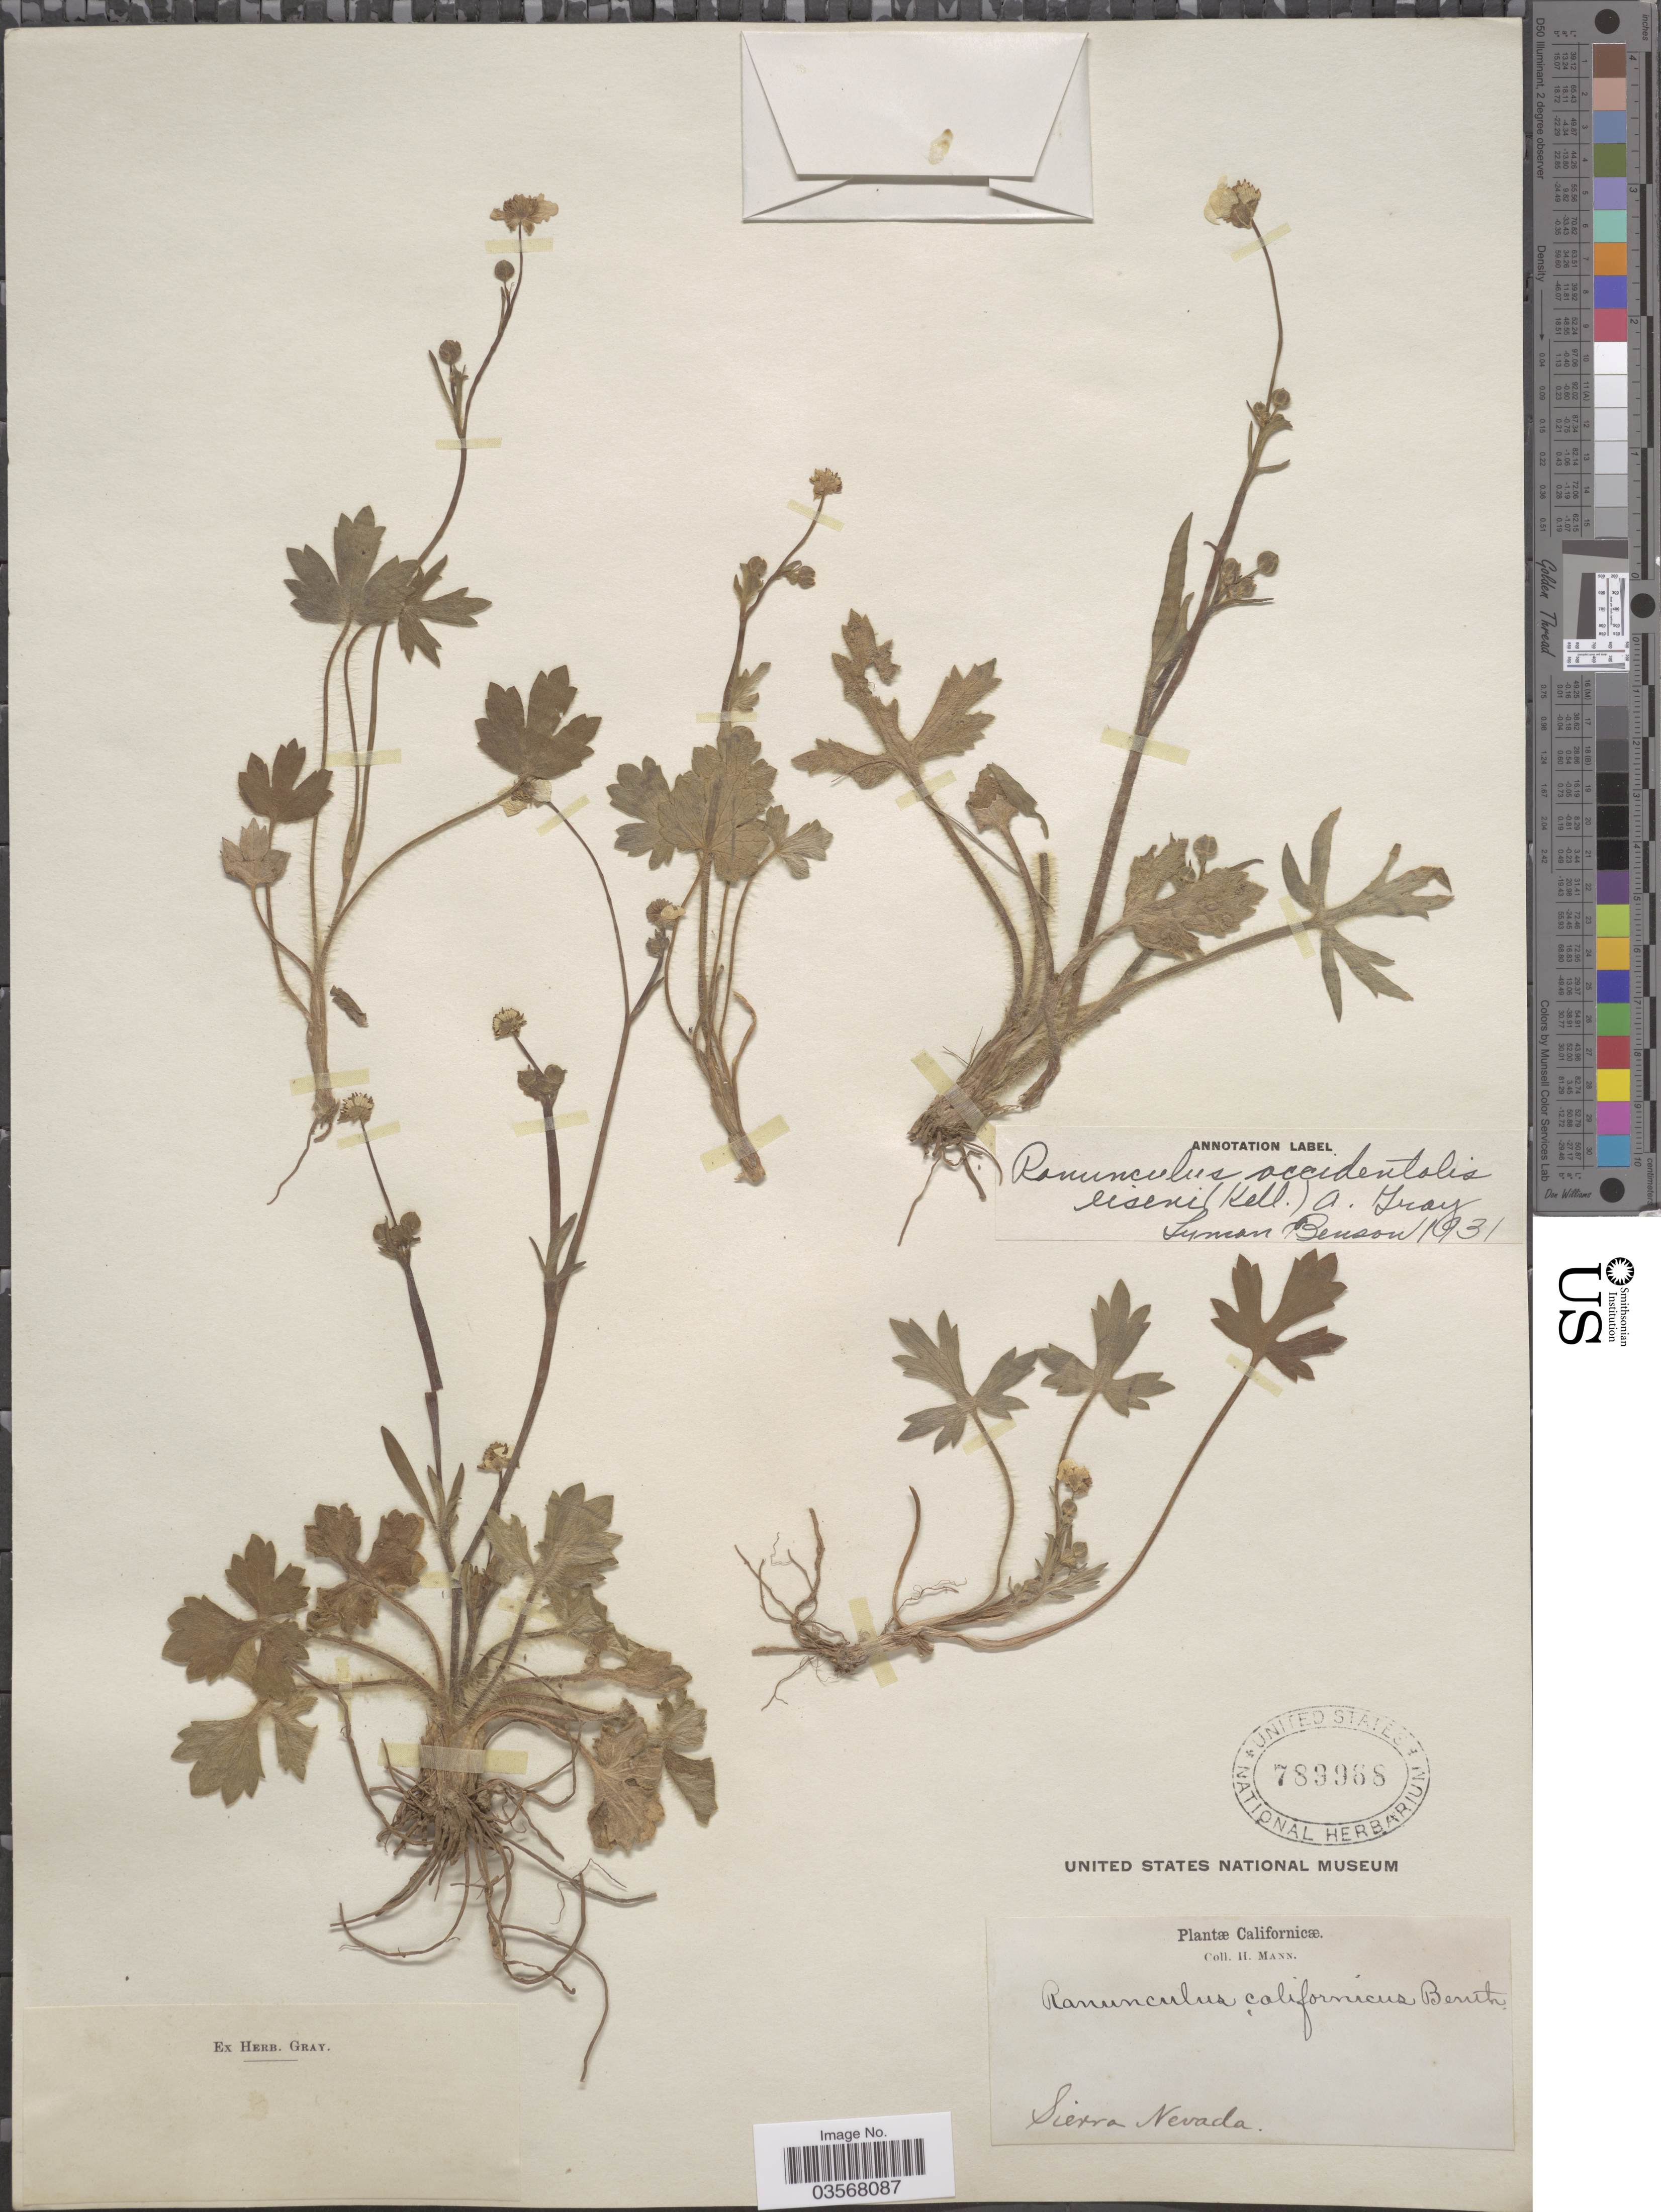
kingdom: Plantae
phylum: Tracheophyta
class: Magnoliopsida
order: Ranunculales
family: Ranunculaceae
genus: Ranunculus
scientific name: Ranunculus occidentalis var. eisenii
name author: Nutt.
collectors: H. Mann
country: United States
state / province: California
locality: Sierra Nevada.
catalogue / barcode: US 789988